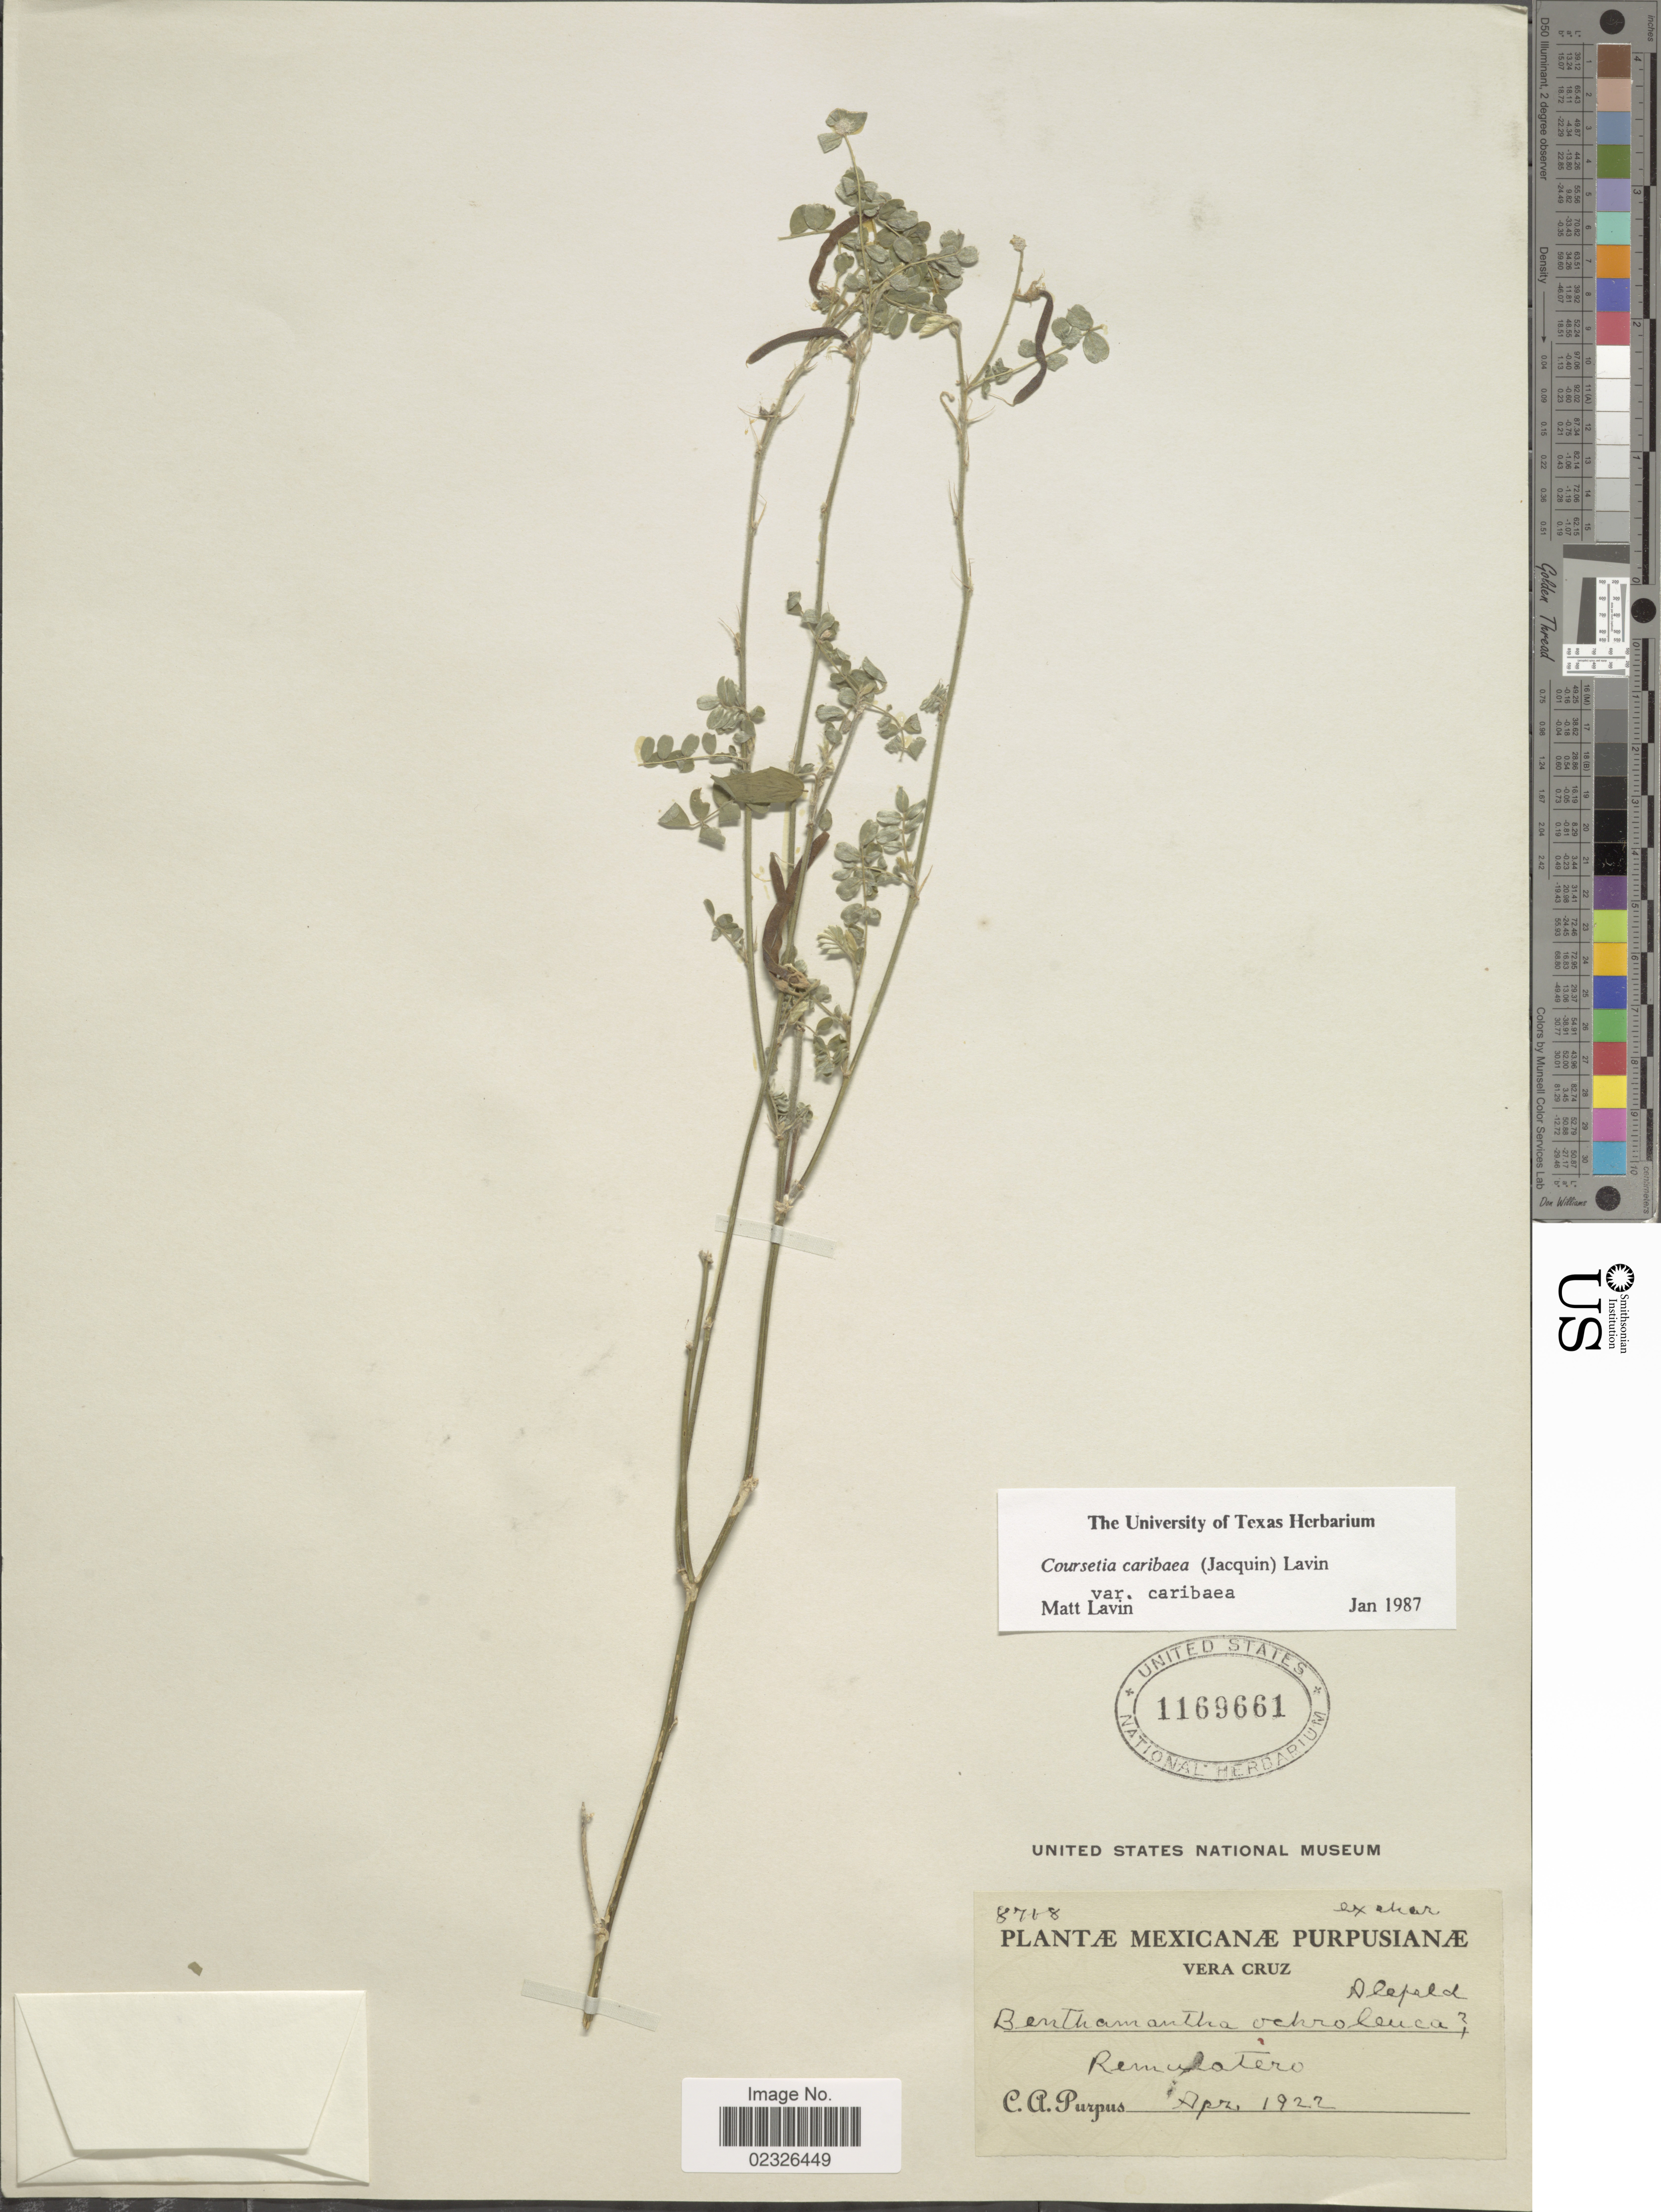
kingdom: Plantae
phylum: Tracheophyta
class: Magnoliopsida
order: Fabales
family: Fabaceae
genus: Coursetia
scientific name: Coursetia caribaea var. caribaea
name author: (Jacq.) Lavin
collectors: C. A. Purpus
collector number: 8718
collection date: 1922-04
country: Mexico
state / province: Veracruz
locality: Vera Cruz. Remulatero.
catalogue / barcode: US 1169661